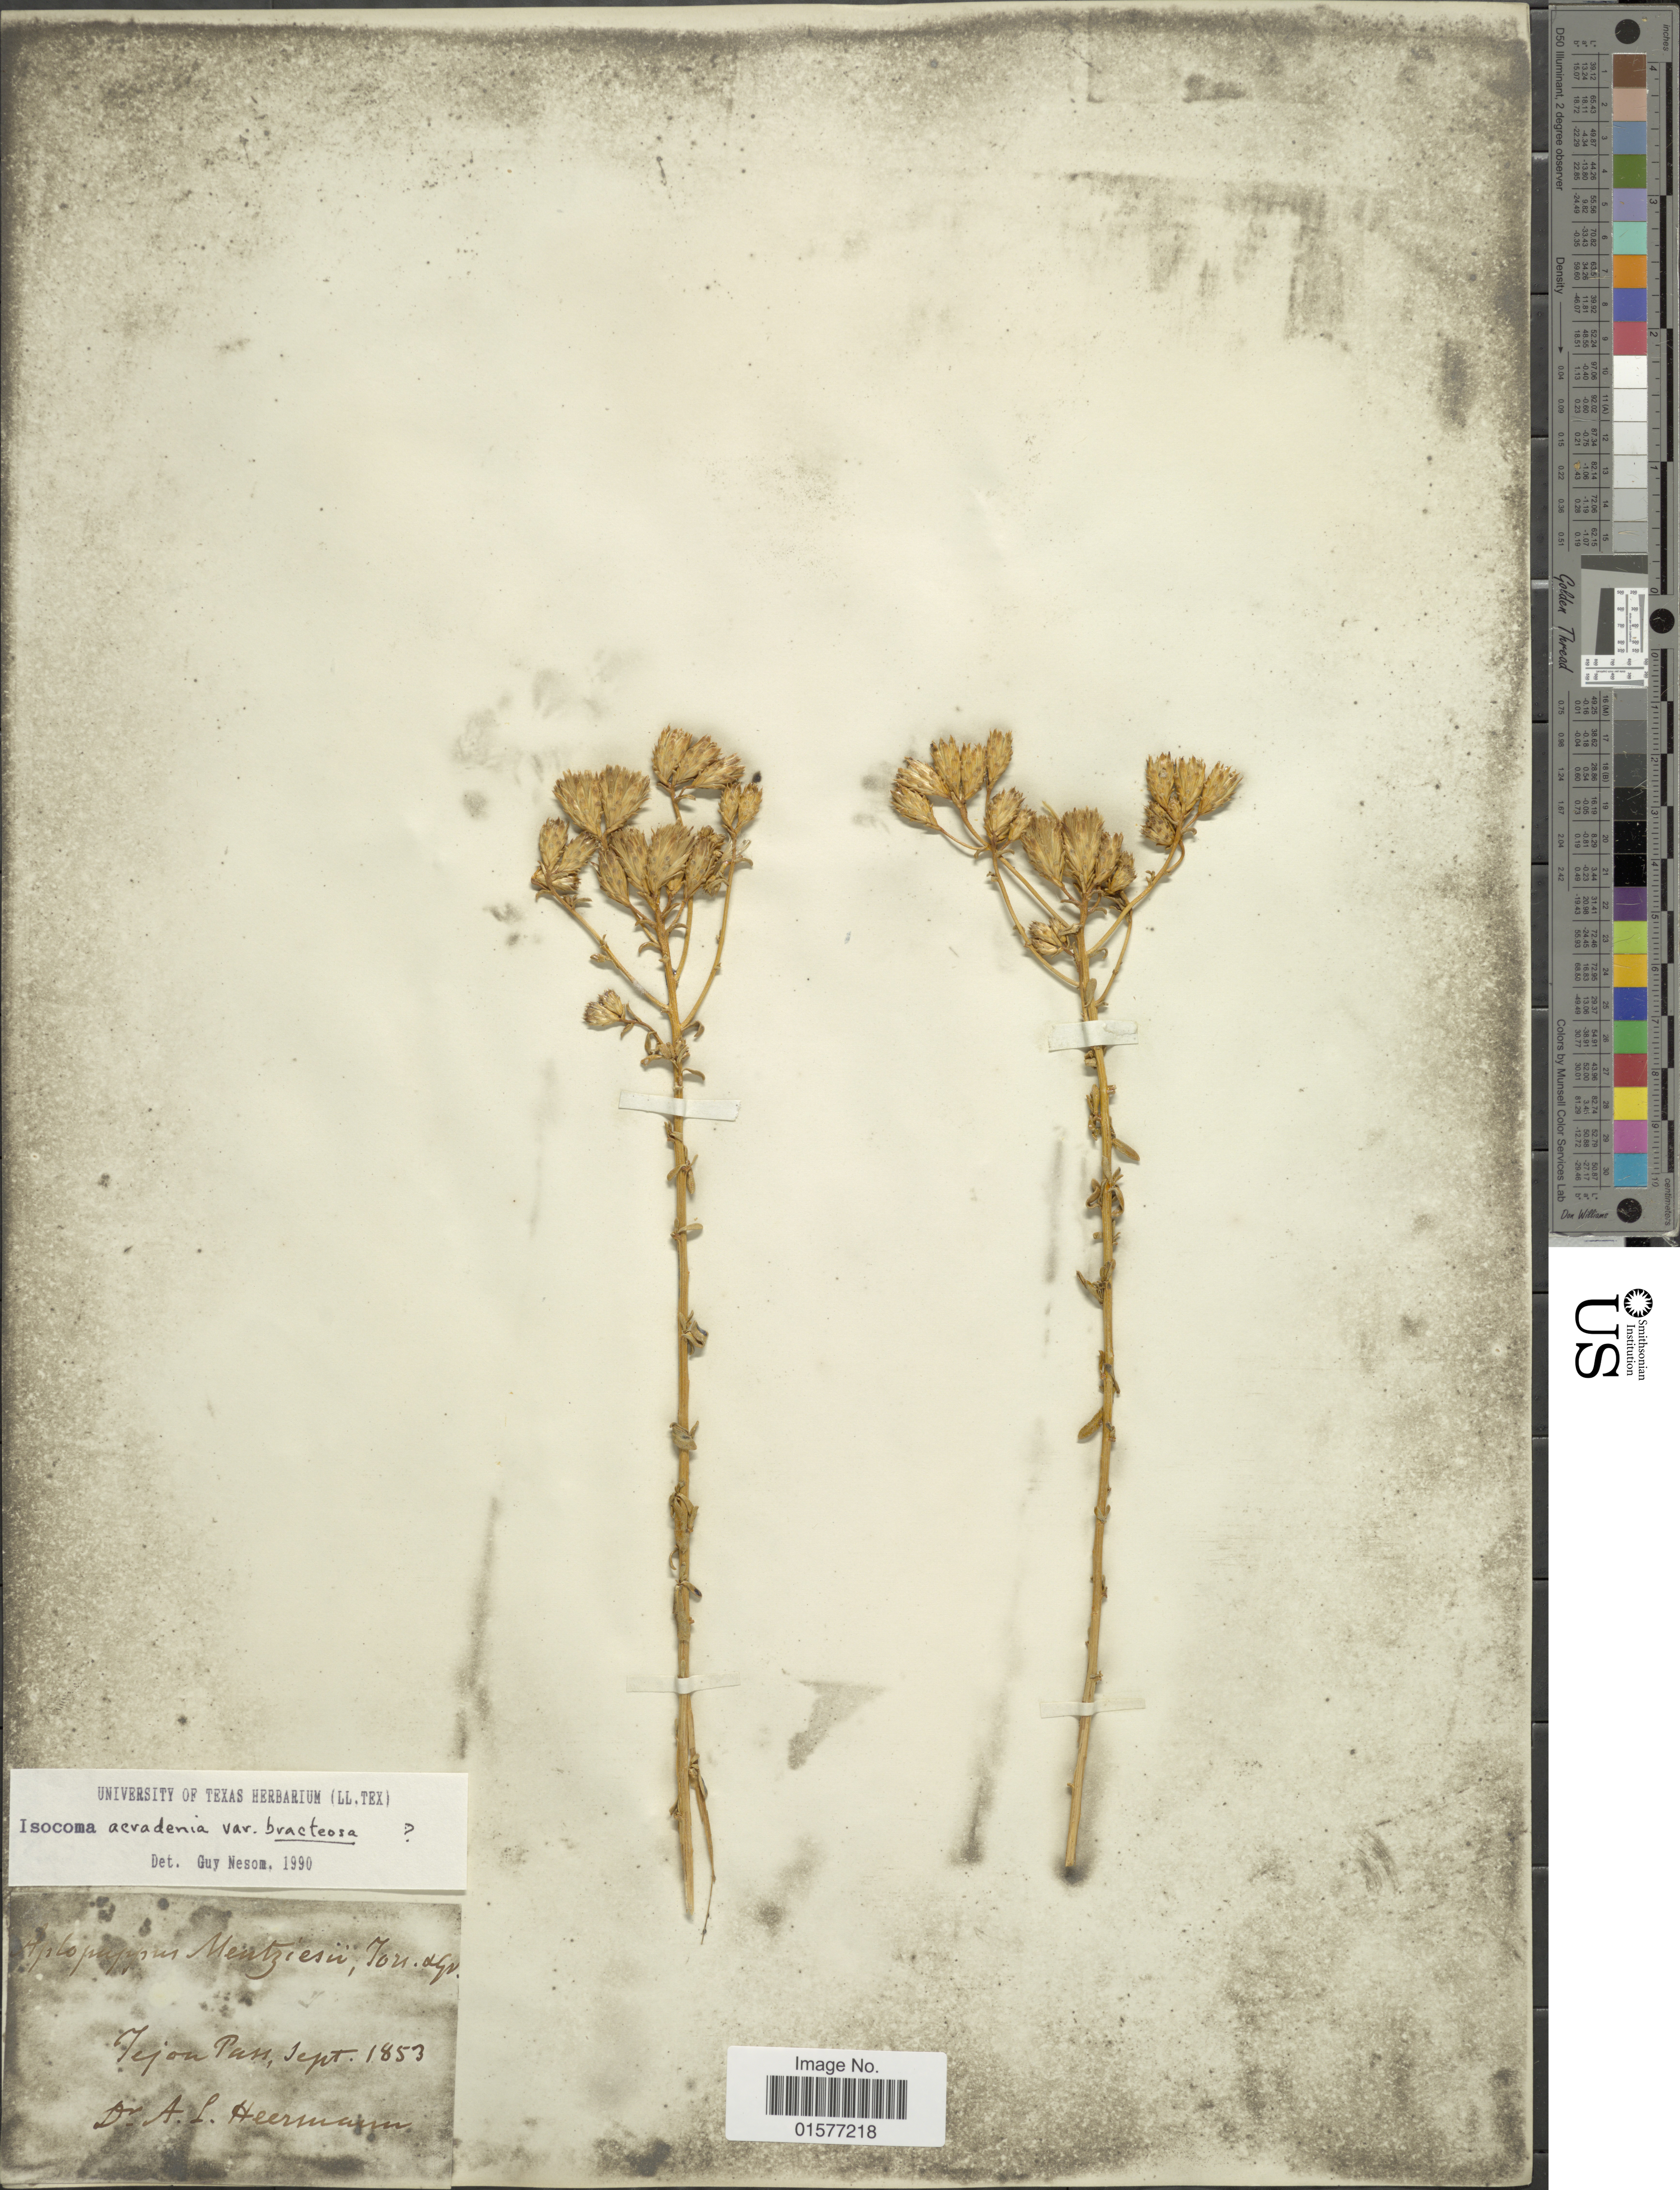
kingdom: Plantae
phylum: Tracheophyta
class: Magnoliopsida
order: Asterales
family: Asteraceae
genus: Isocoma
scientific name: Isocoma acradenia var. bracteosa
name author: (Greene) G.L. Nesom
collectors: A. Heermann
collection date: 1853-09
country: United States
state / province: California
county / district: Kern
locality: Tejon Pass